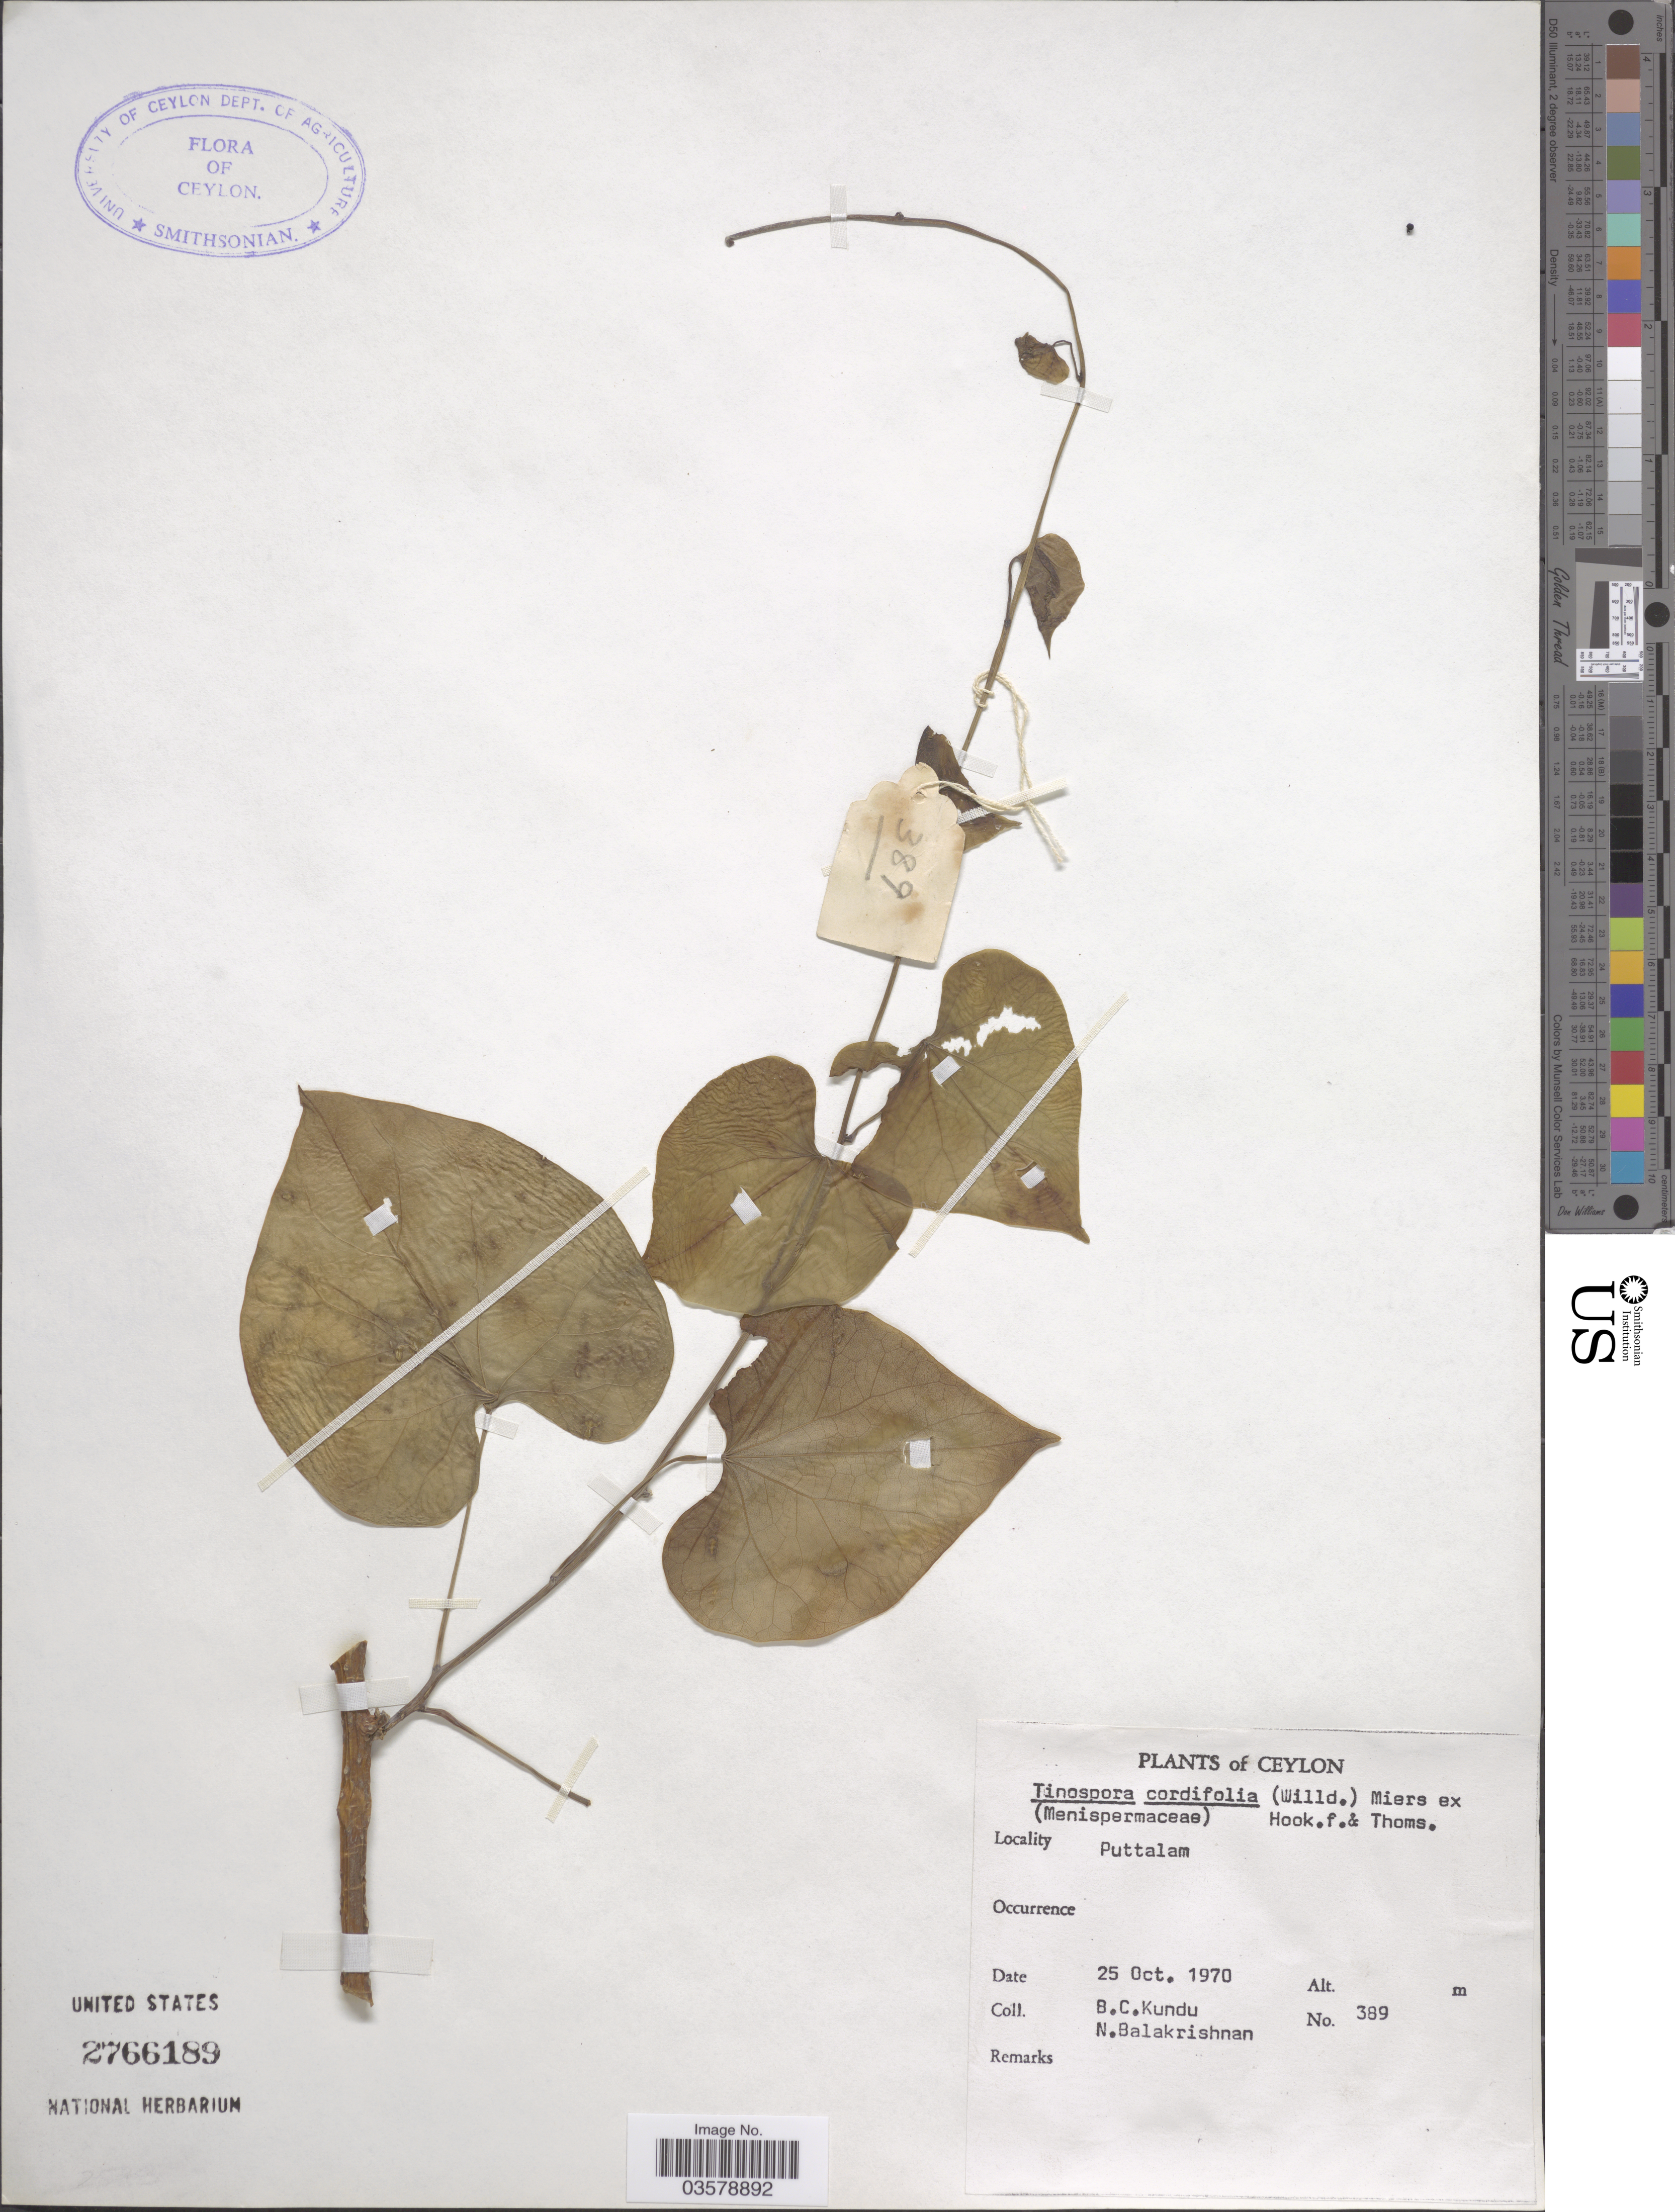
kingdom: Plantae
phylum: Tracheophyta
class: Magnoliopsida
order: Ranunculales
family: Menispermaceae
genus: Tinospora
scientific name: Tinospora cordifolia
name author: Miers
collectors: B. C. Kundu & N. Balakrishnan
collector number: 389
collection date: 1970-10-25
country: Sri Lanka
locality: Ceylon. Puttalam.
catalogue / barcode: US 2766189